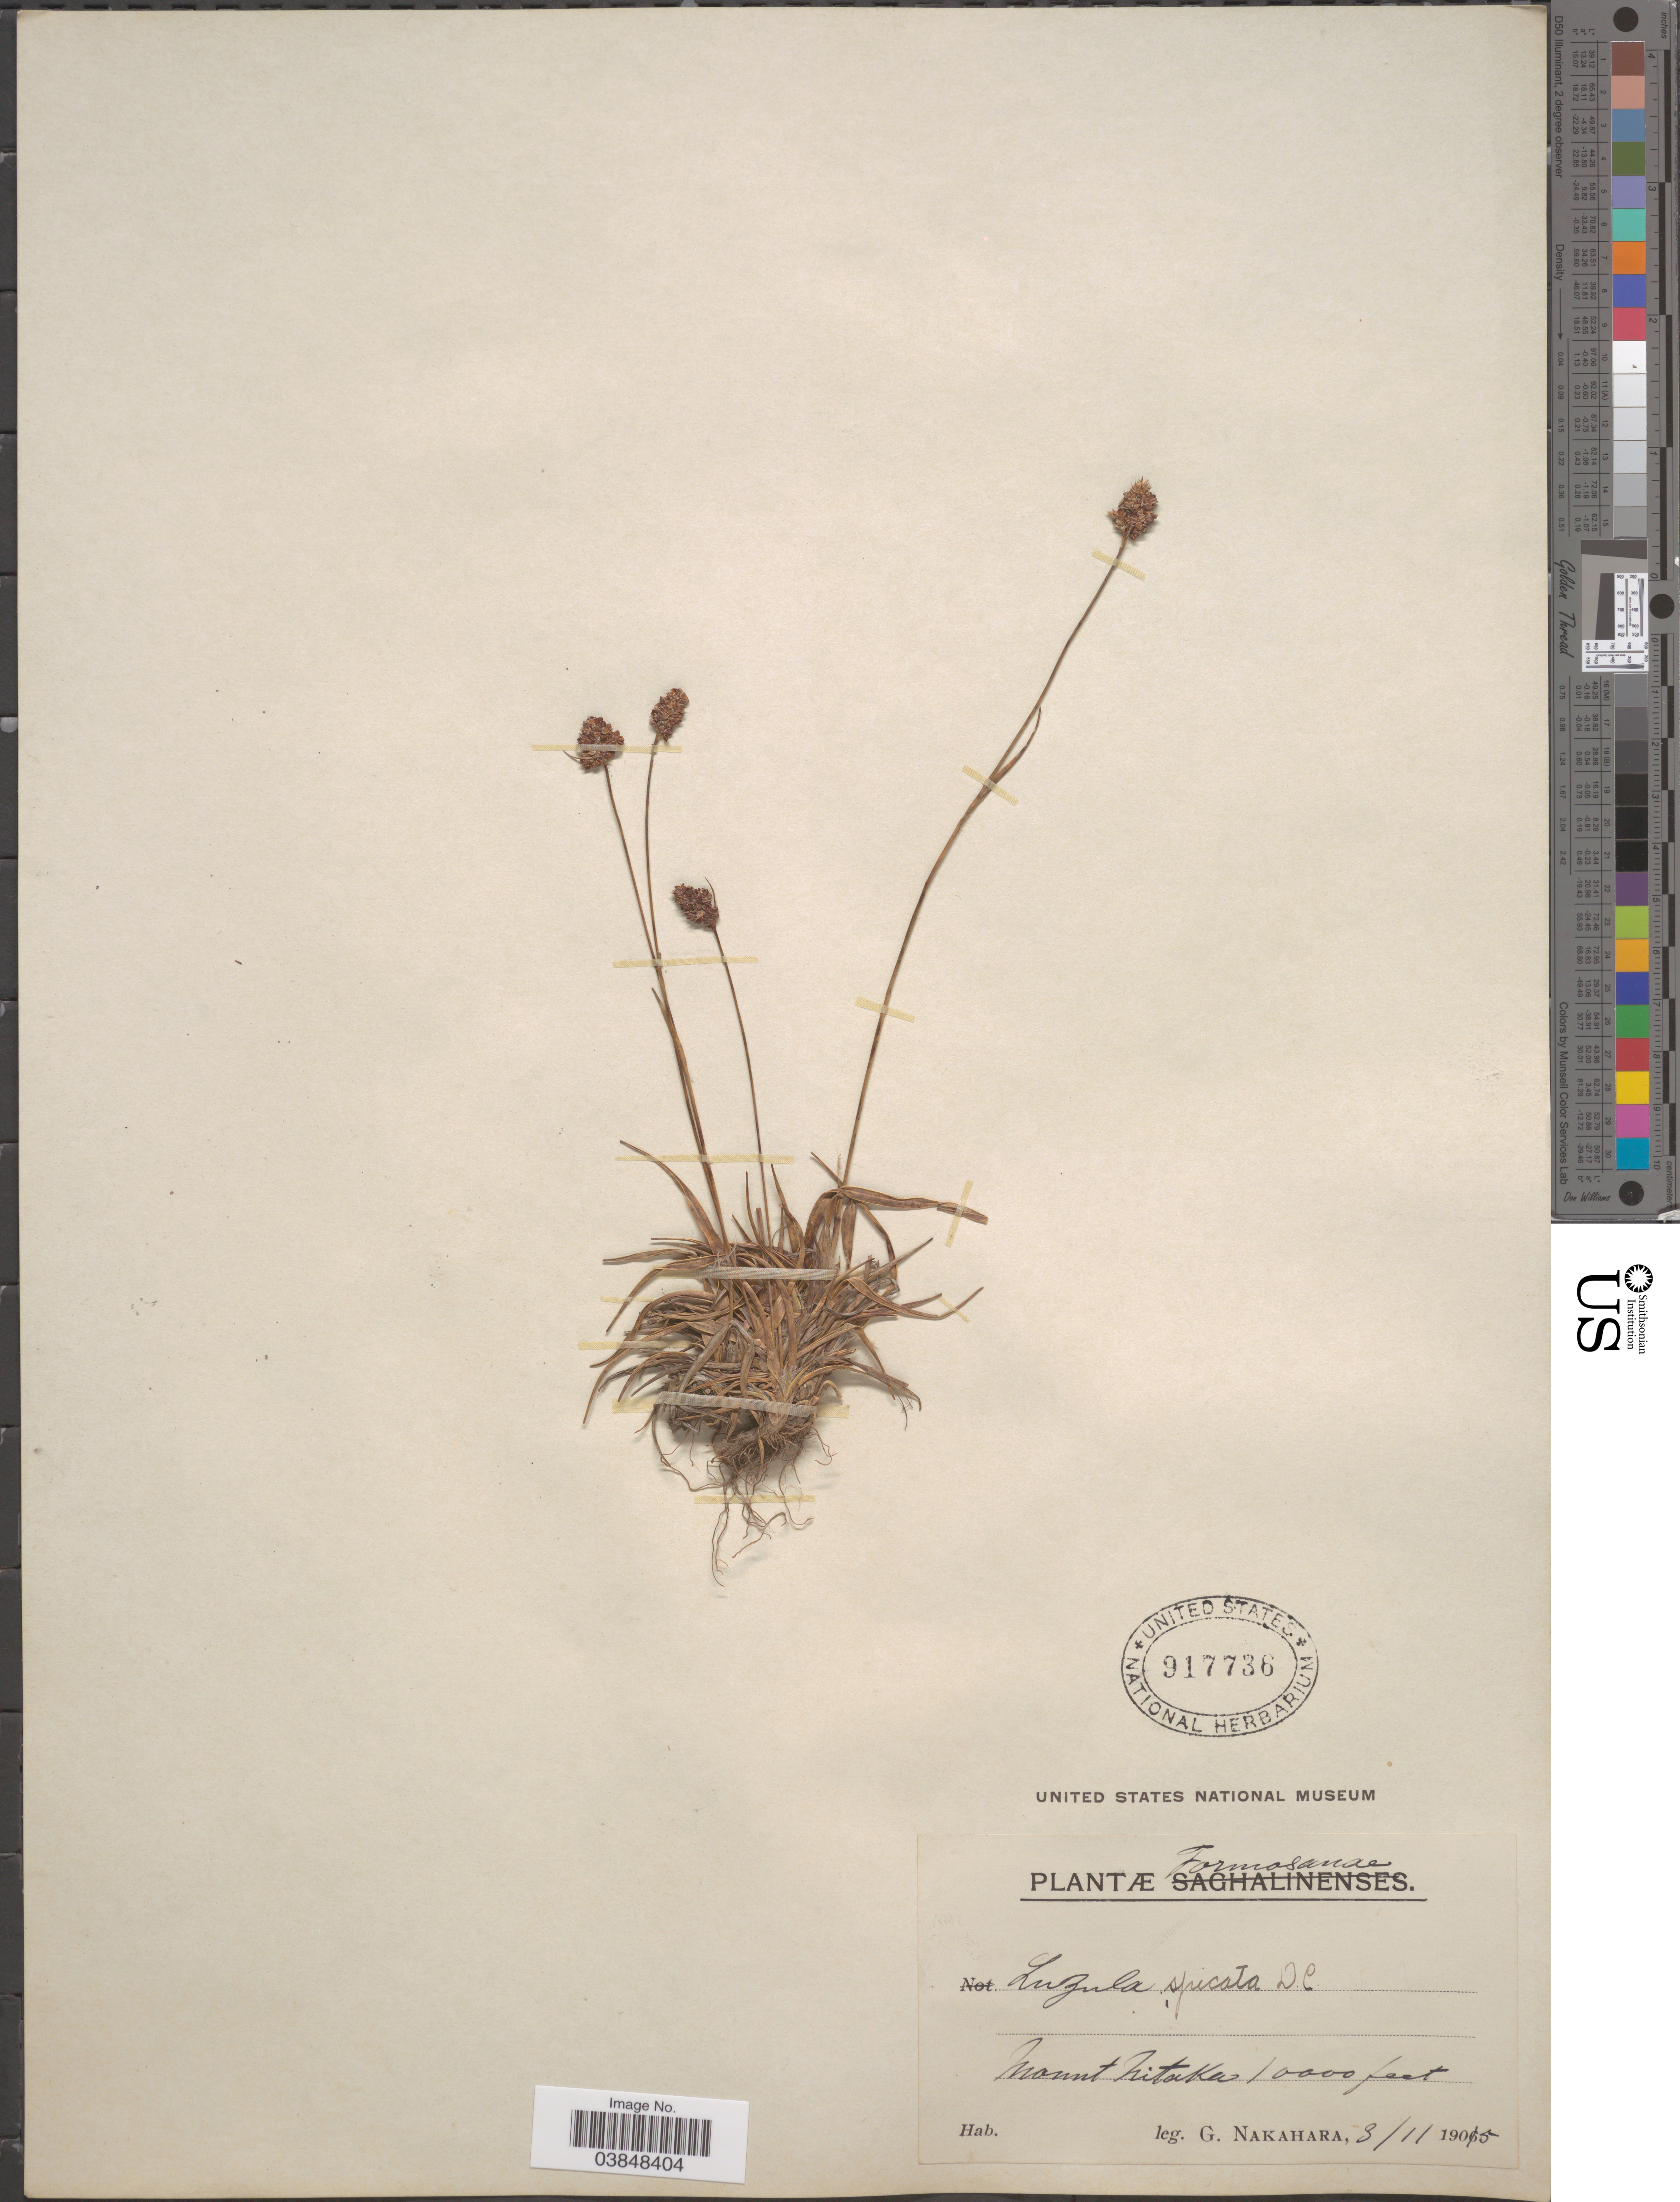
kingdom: Plantae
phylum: Tracheophyta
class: Liliopsida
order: Poales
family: Juncaceae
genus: Luzula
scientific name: Luzula spicata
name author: (L.) DC.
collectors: G. Nakahara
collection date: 1905-11-03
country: Taiwan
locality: Formosanae, Mount Nitaka.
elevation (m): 3048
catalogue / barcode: US 917736